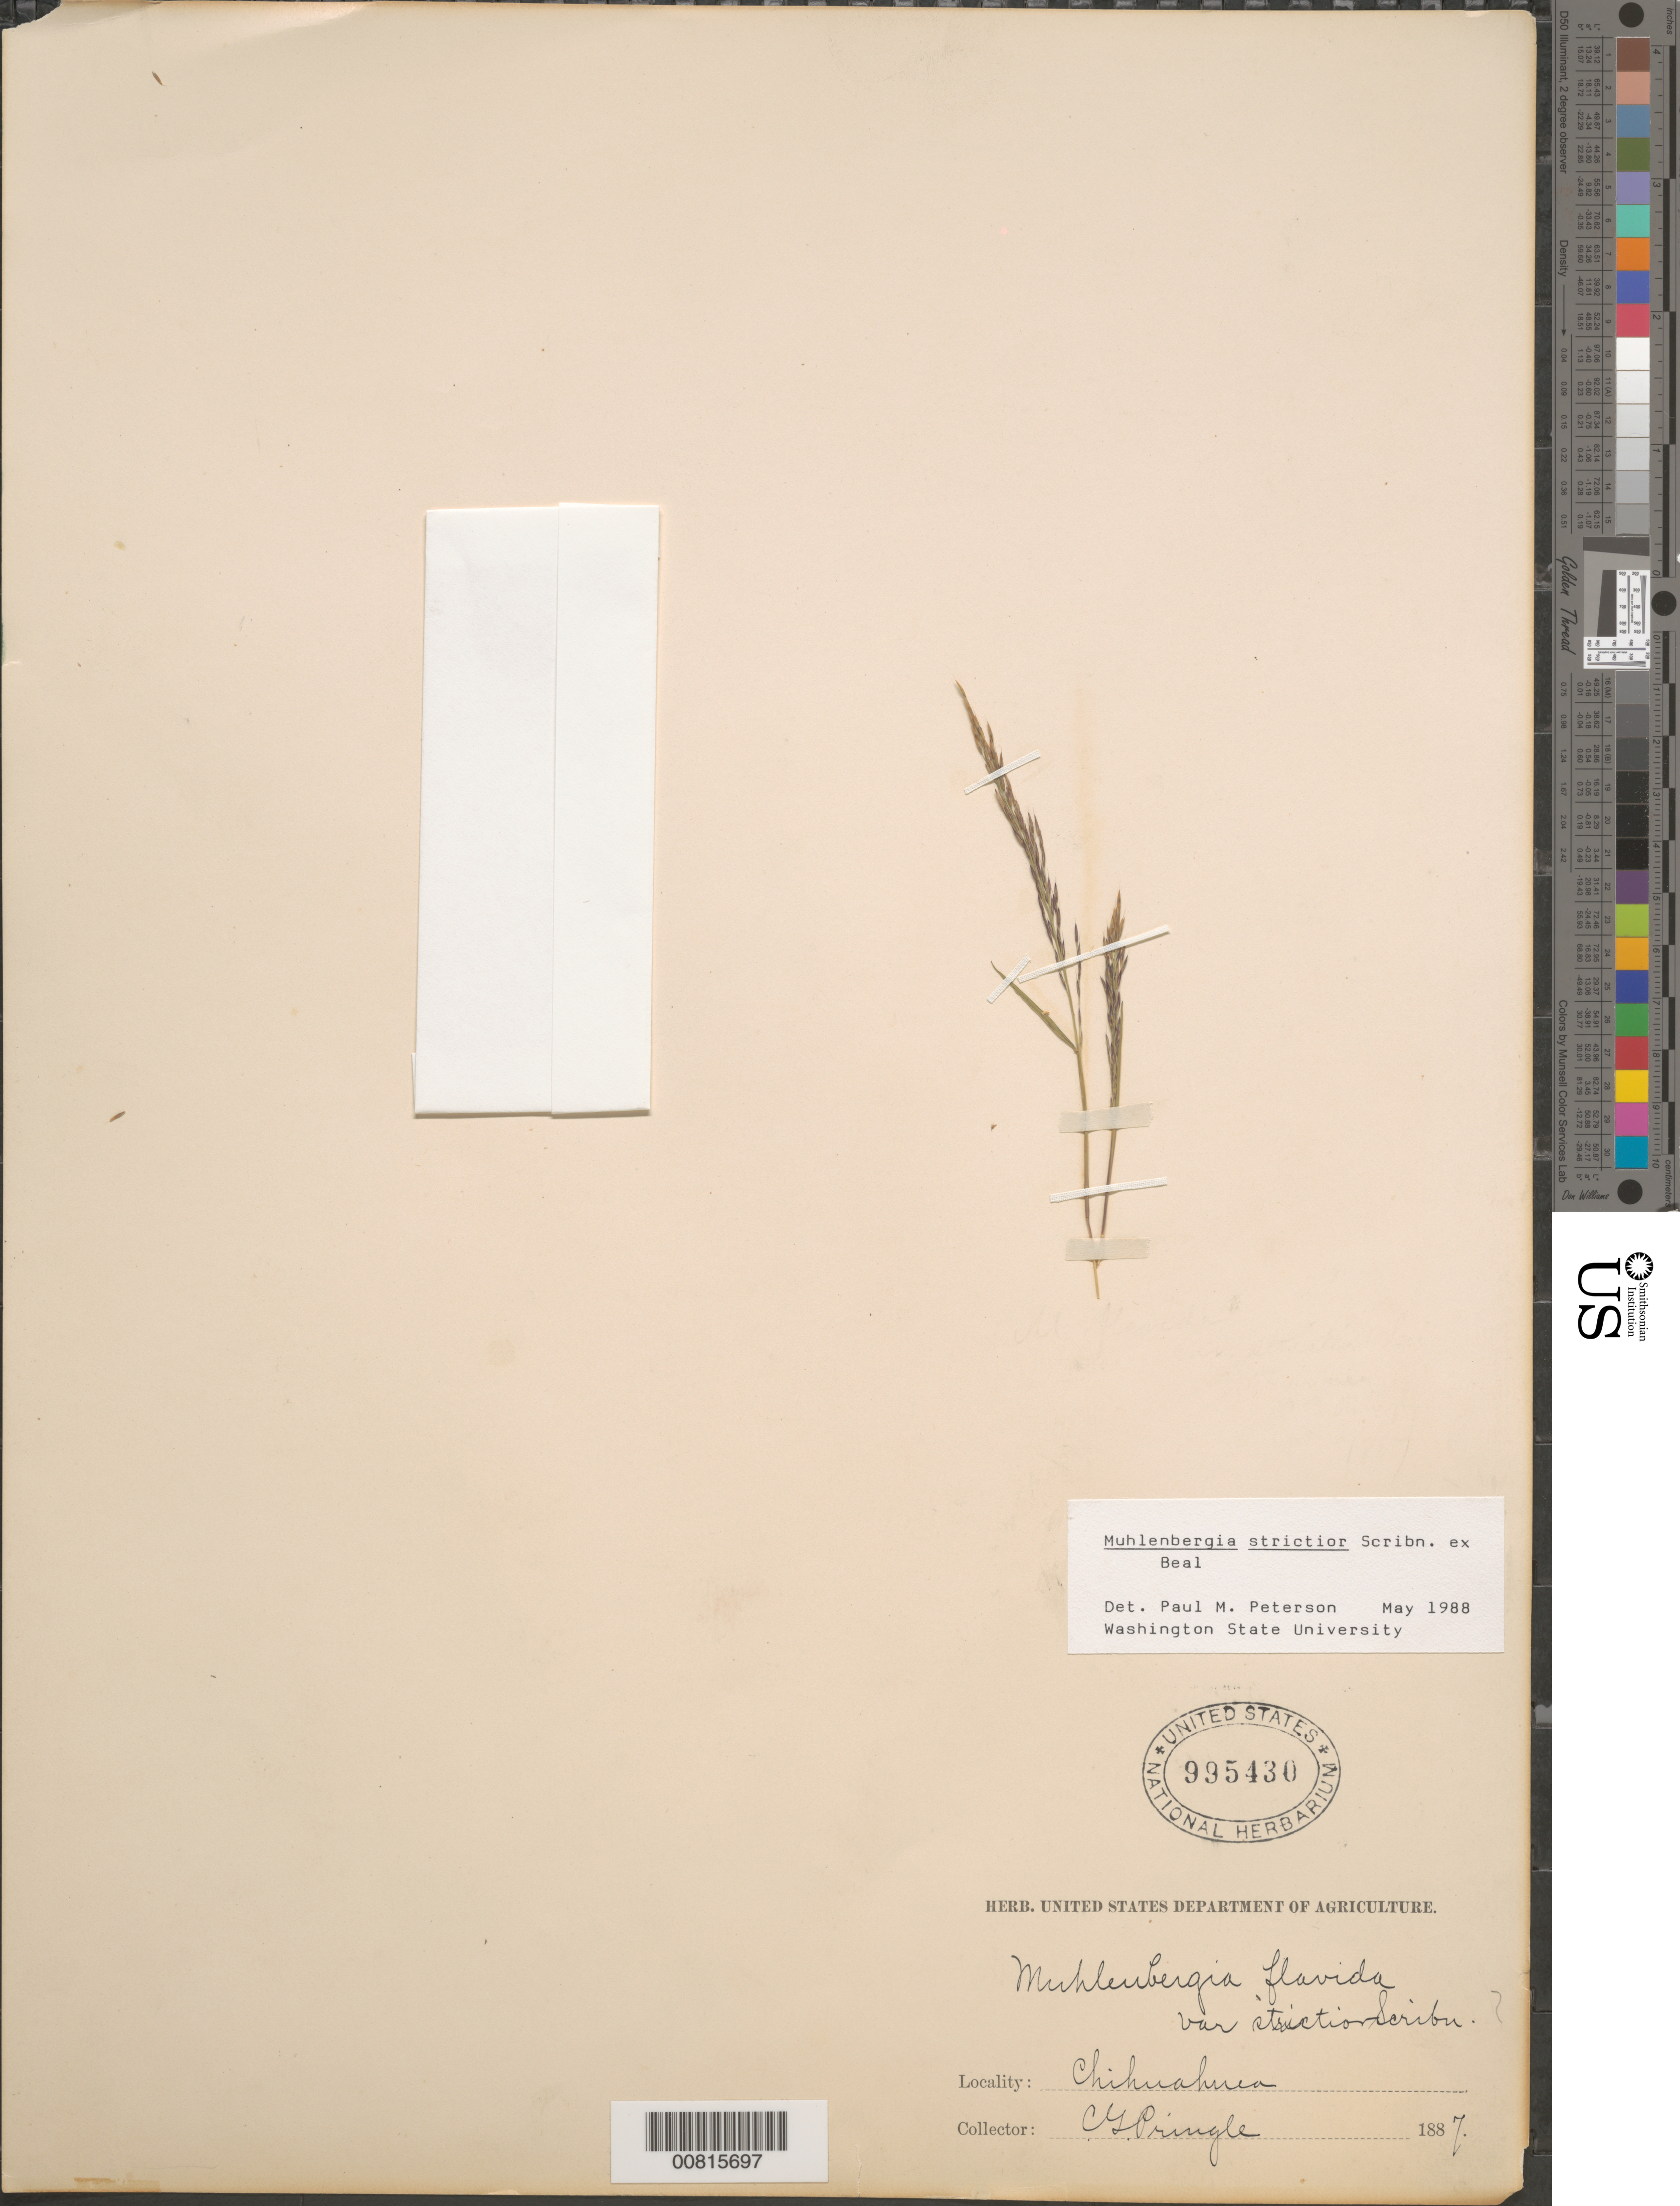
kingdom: Chromista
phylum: Ochrophyta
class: Bacillariophyceae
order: Coscinodiscales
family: Coscinodiscaceae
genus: Stoschia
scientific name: Stoschia janischii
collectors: C. G. Pringle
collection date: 1887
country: Mexico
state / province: Chihuahua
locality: Chihuahua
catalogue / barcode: US 995430